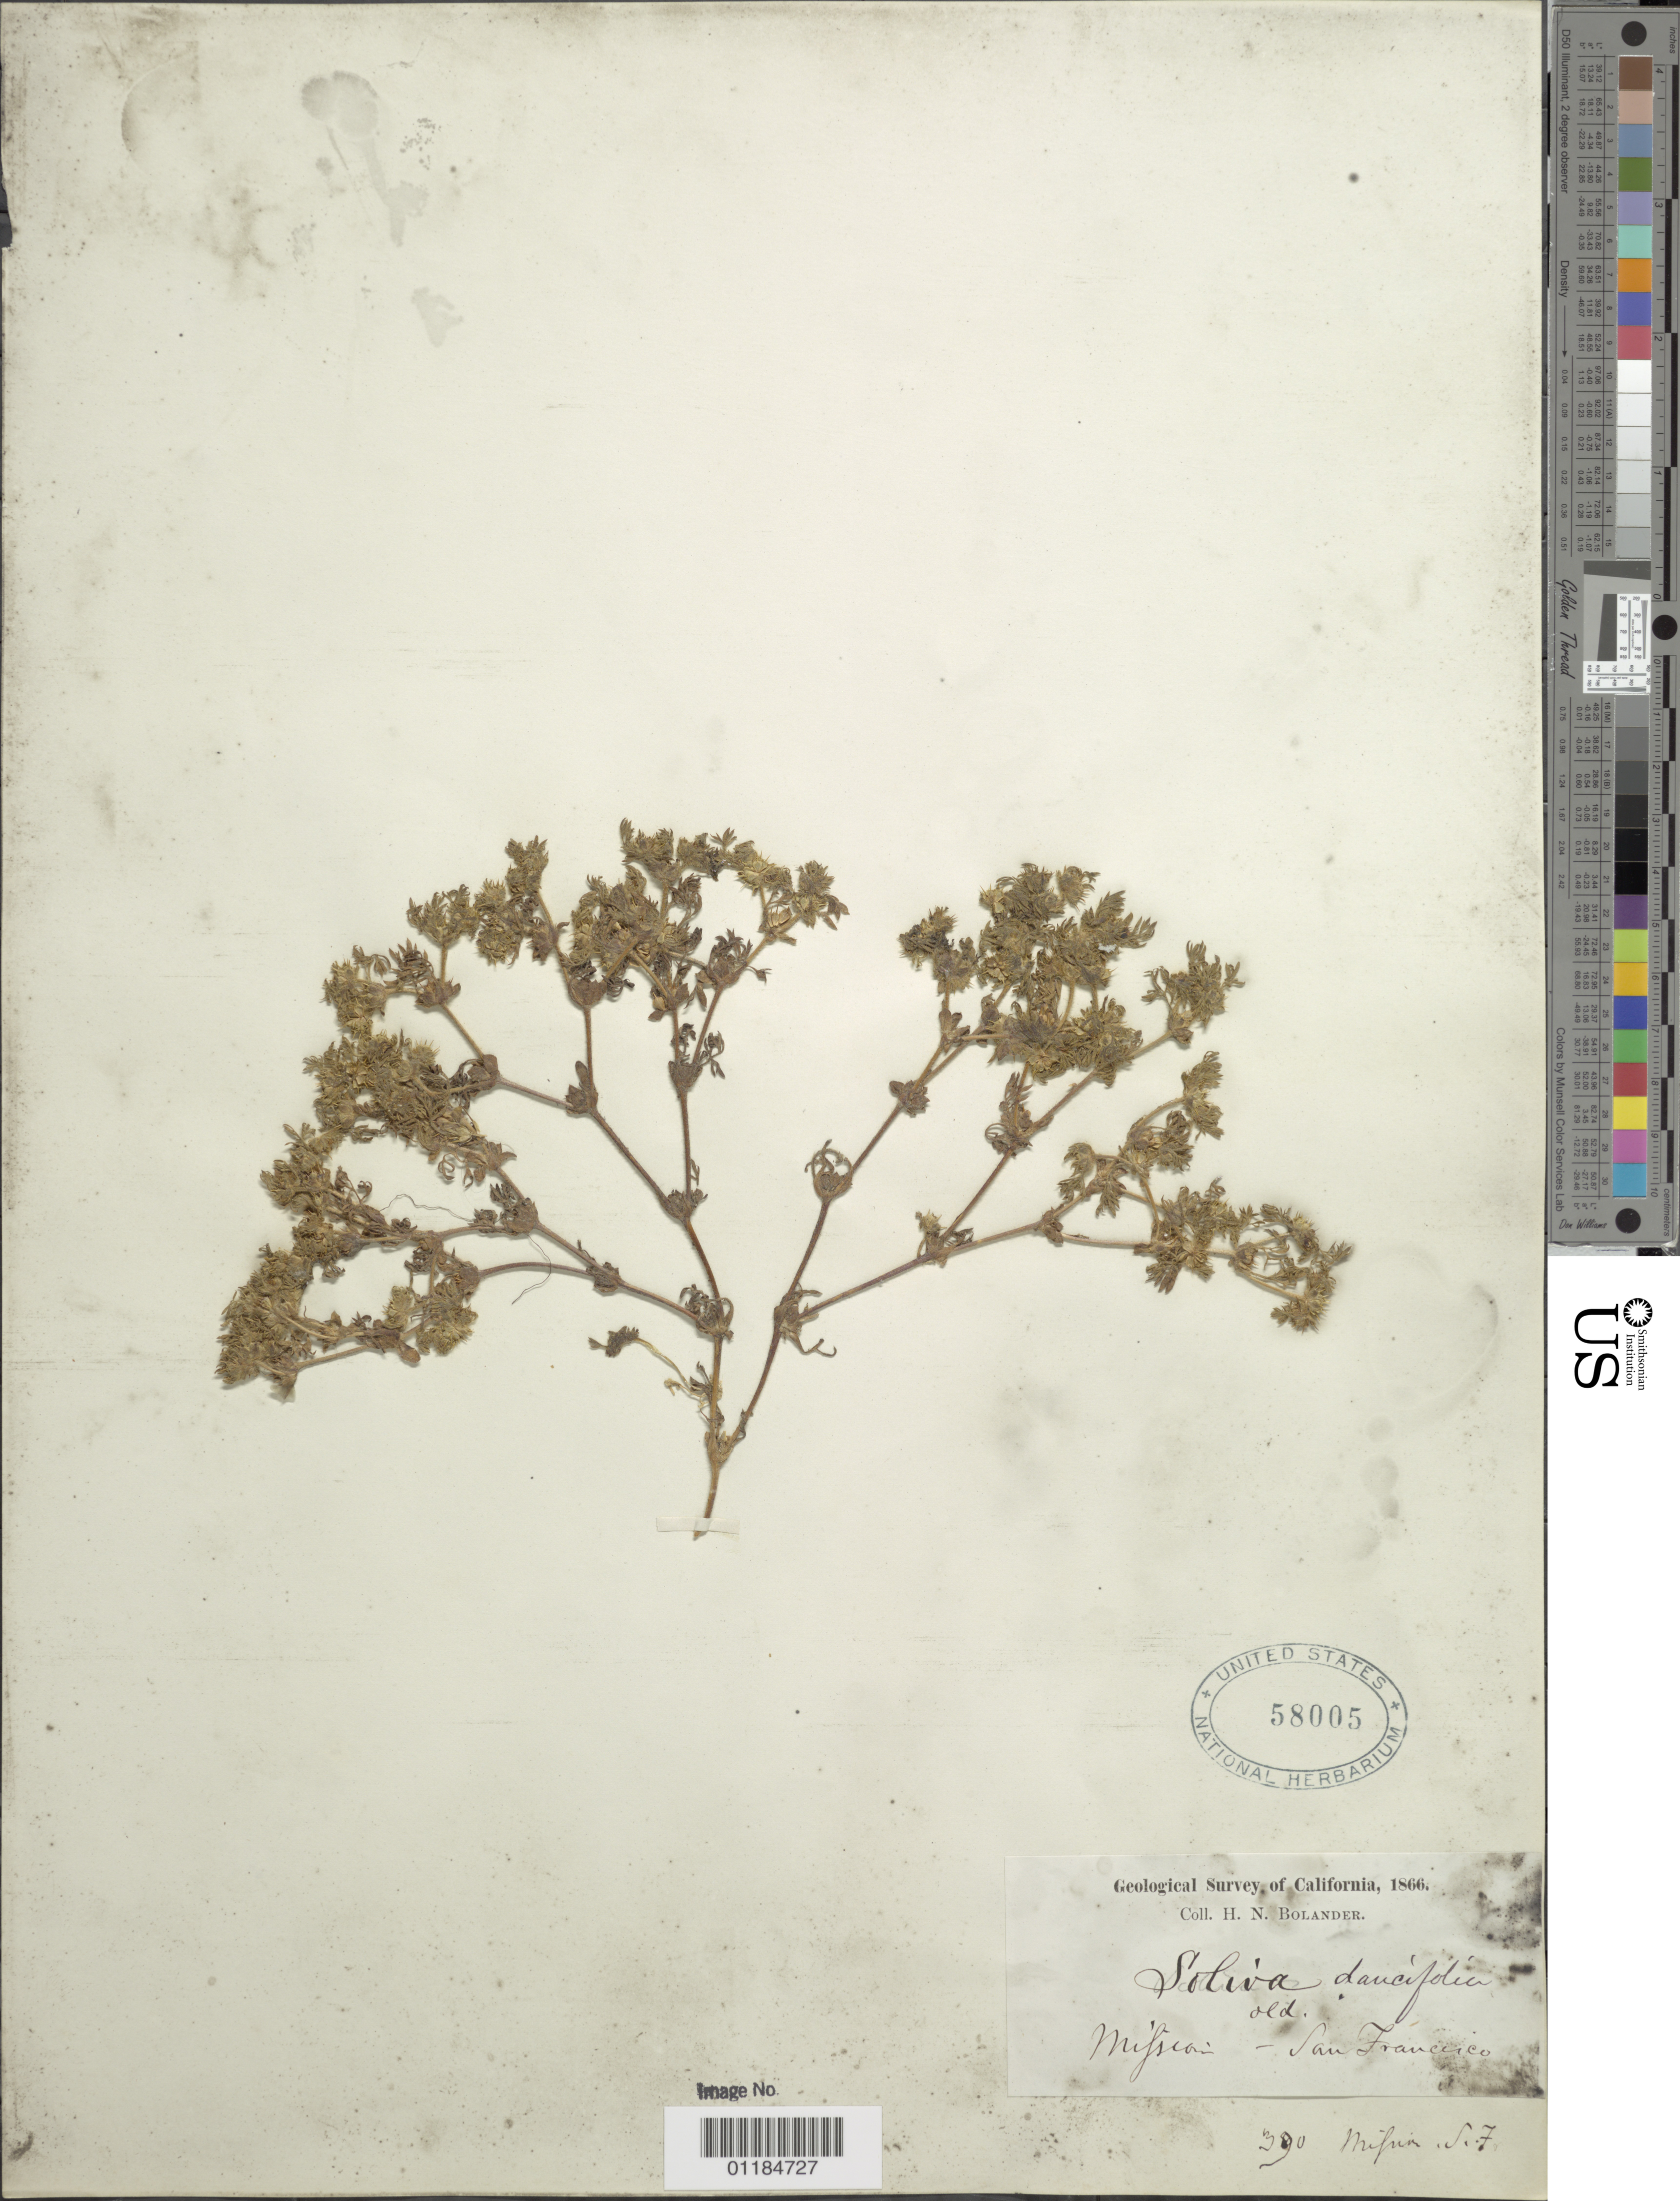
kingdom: Plantae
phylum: Tracheophyta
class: Magnoliopsida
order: Asterales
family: Asteraceae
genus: Soliva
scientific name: Soliva daucifolia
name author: Nutt.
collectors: H. Bolander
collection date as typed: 1866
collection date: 1866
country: United States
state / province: California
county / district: San Francisco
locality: Mission - San Francisco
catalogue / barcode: US 58005